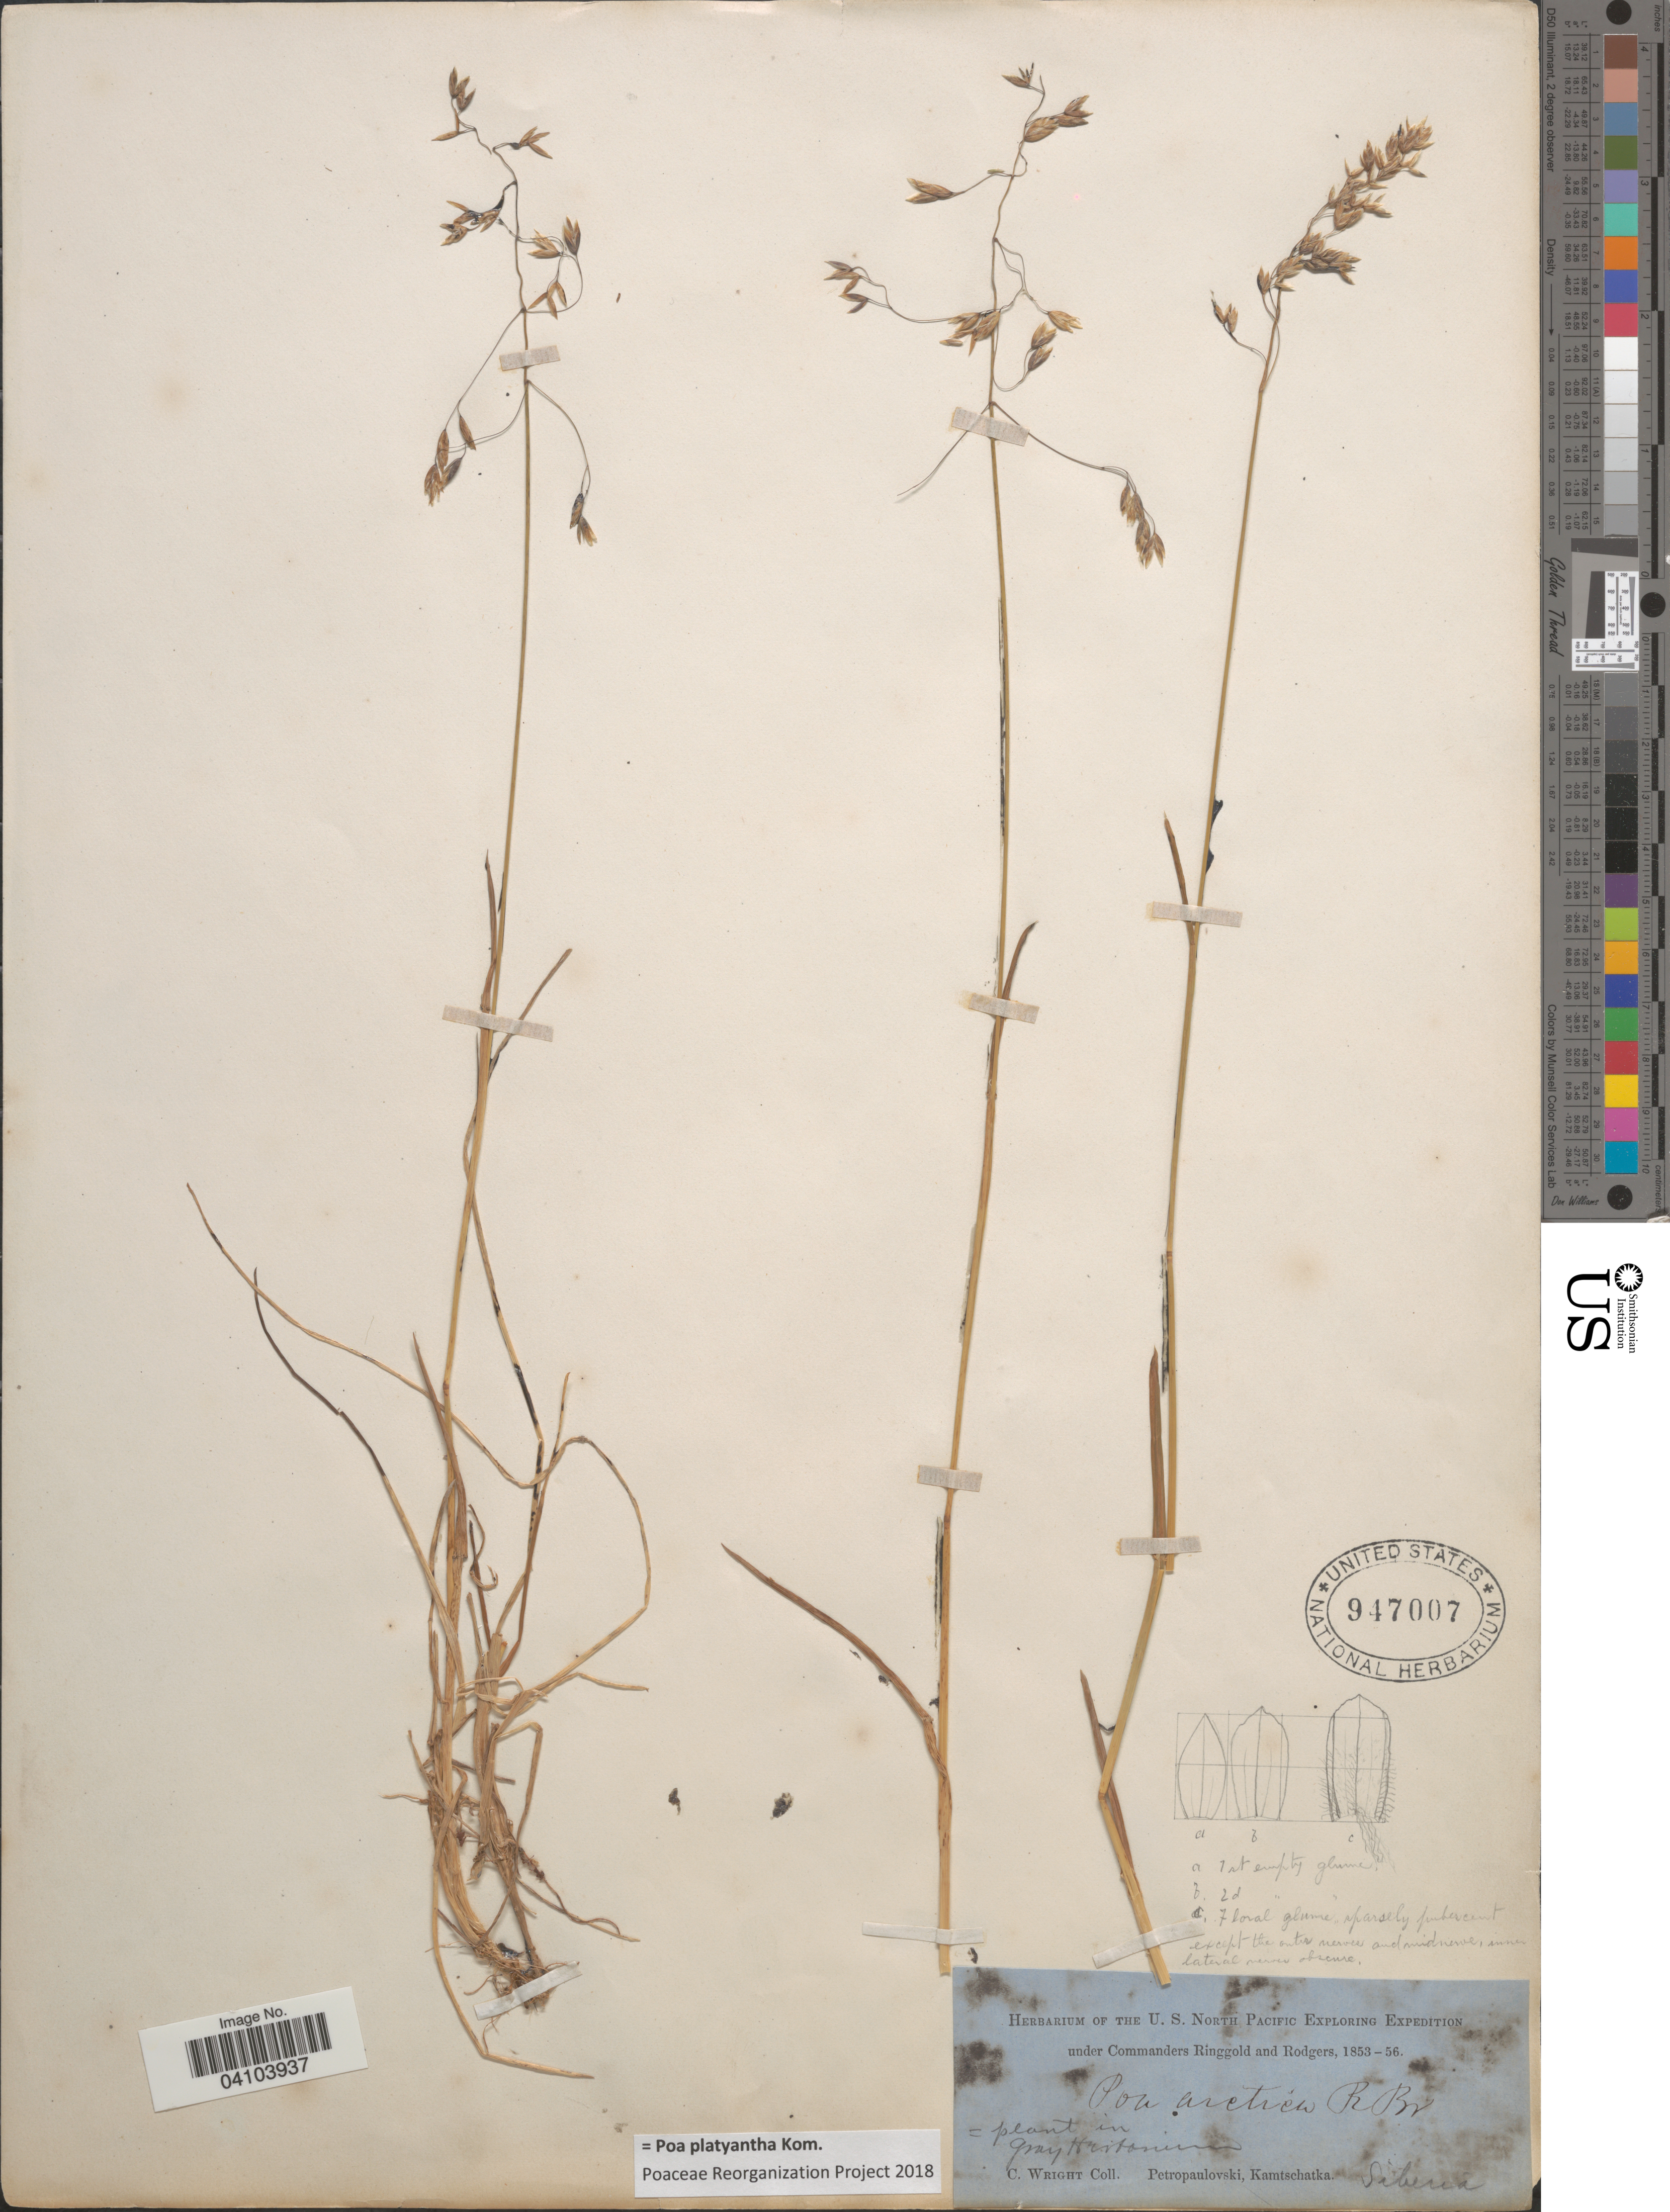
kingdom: Plantae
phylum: Tracheophyta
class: Liliopsida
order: Poales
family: Poaceae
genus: Poa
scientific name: Poa platyantha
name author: Kom.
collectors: C. Wright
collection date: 1853/1856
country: Russian Federation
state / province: Kamchatka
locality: Petropaulovski, Kamtschatka. Siberia.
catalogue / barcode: US 947007